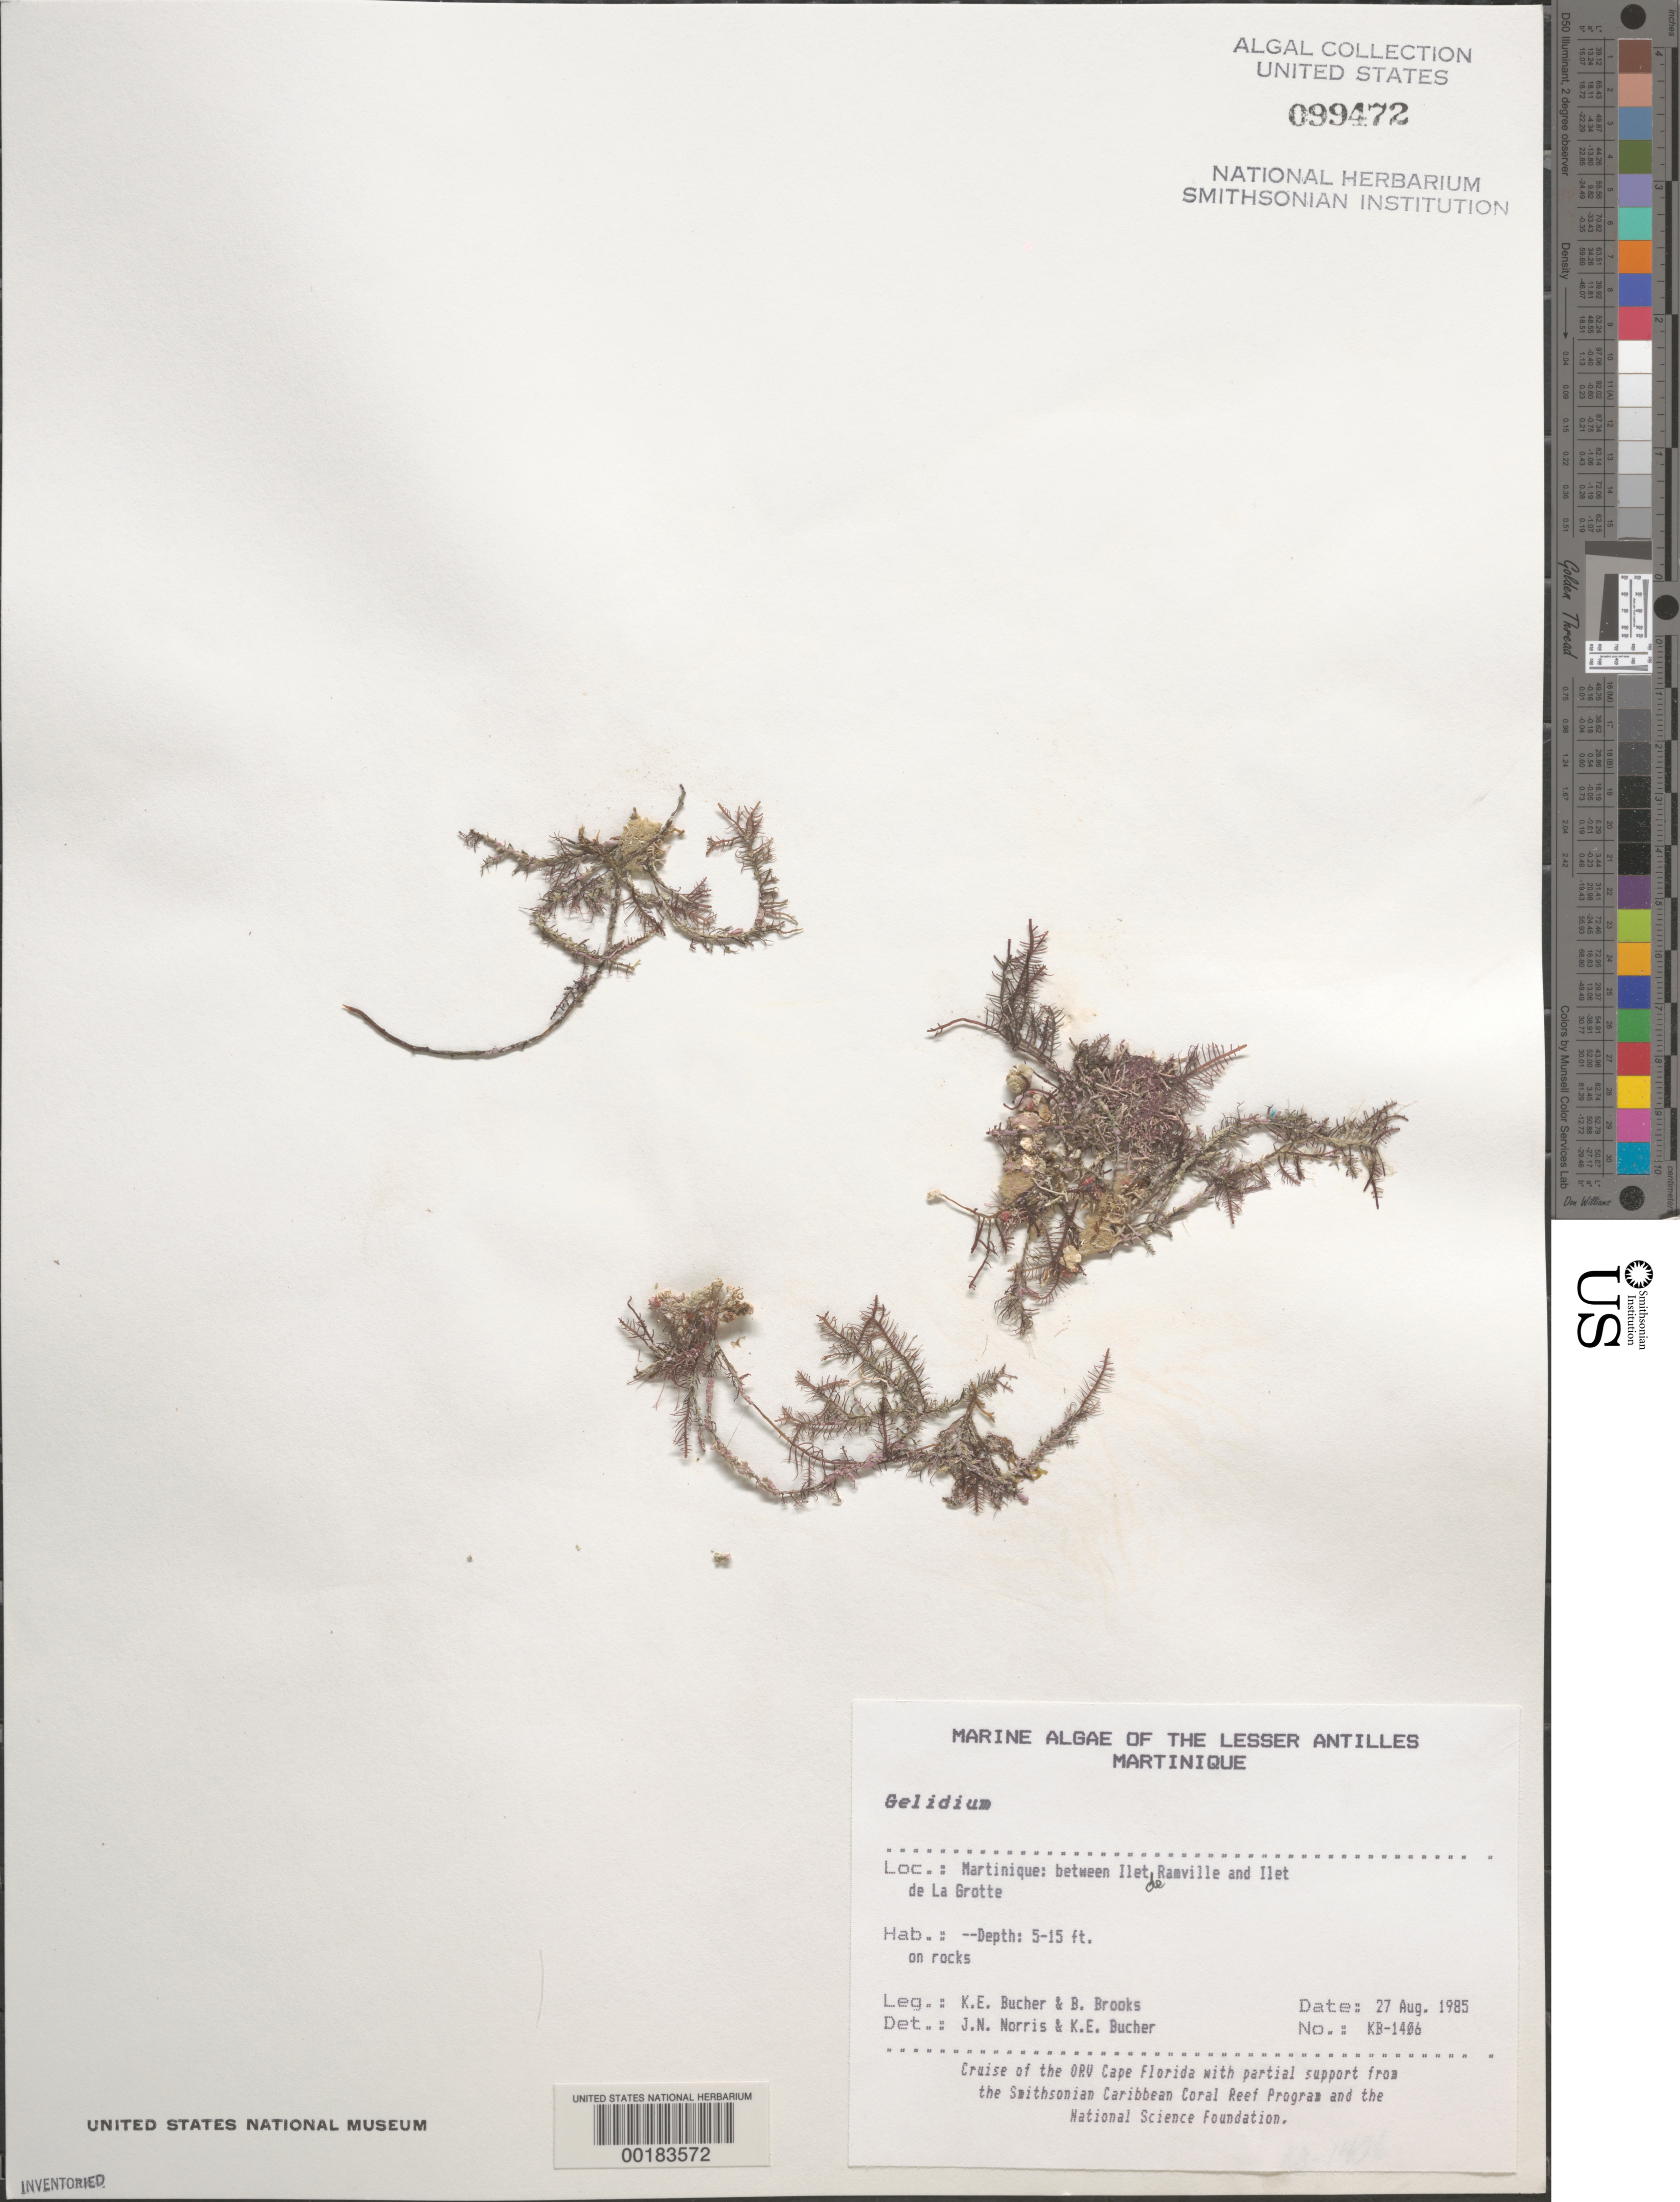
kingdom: Plantae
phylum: Rhodophyta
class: Florideophyceae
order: Gelidiales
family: Gelidiaceae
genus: Gelidium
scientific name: Gelidium sp.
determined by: Norris, J. N.; Bucher, K. E.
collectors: K. E. Bucher & B. Brooks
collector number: Kb-1406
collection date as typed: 27 Aug 1985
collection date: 1985-08-27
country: Martinique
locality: Between Ilet de Ramville and Ilet de la Grotte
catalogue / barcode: US 99472